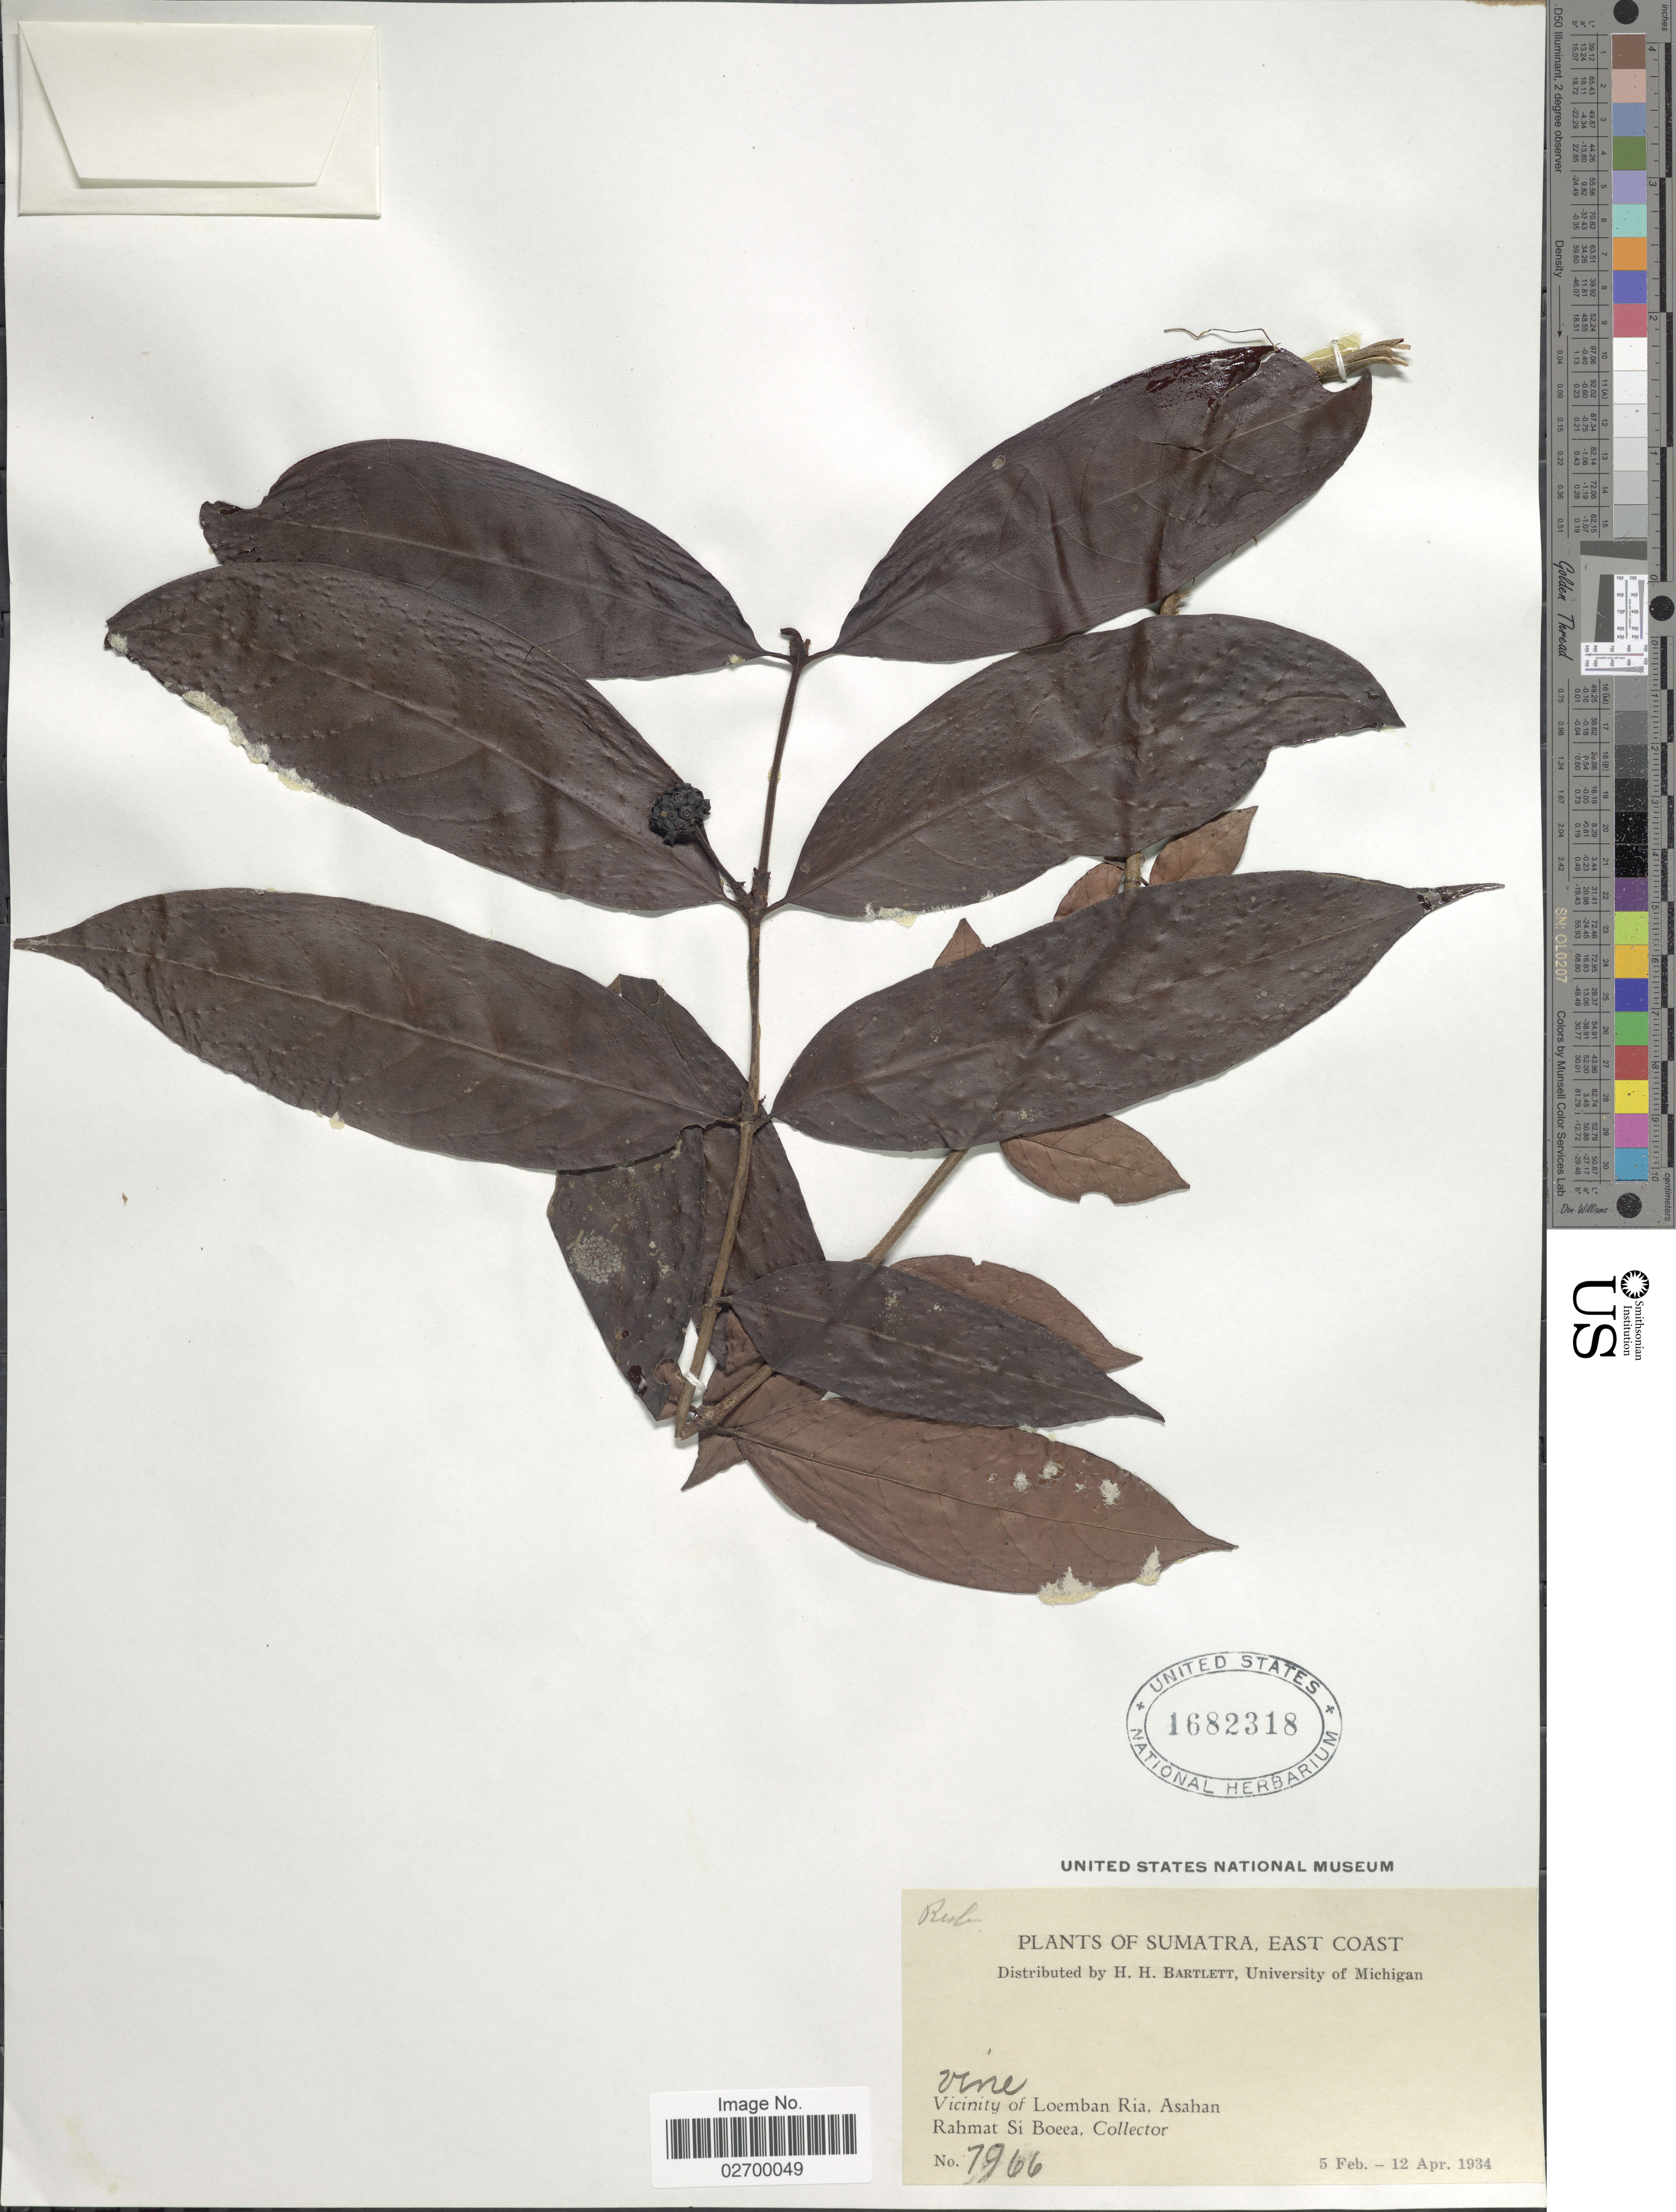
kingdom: Plantae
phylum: Tracheophyta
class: Magnoliopsida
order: Gentianales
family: Rubiaceae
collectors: Rahmat Si Boeea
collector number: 7966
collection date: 1934-02-05/1934-04-12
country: Indonesia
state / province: Sumatra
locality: East Coast. Vicinity of Loemban Ria, Asahan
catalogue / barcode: US 1882318